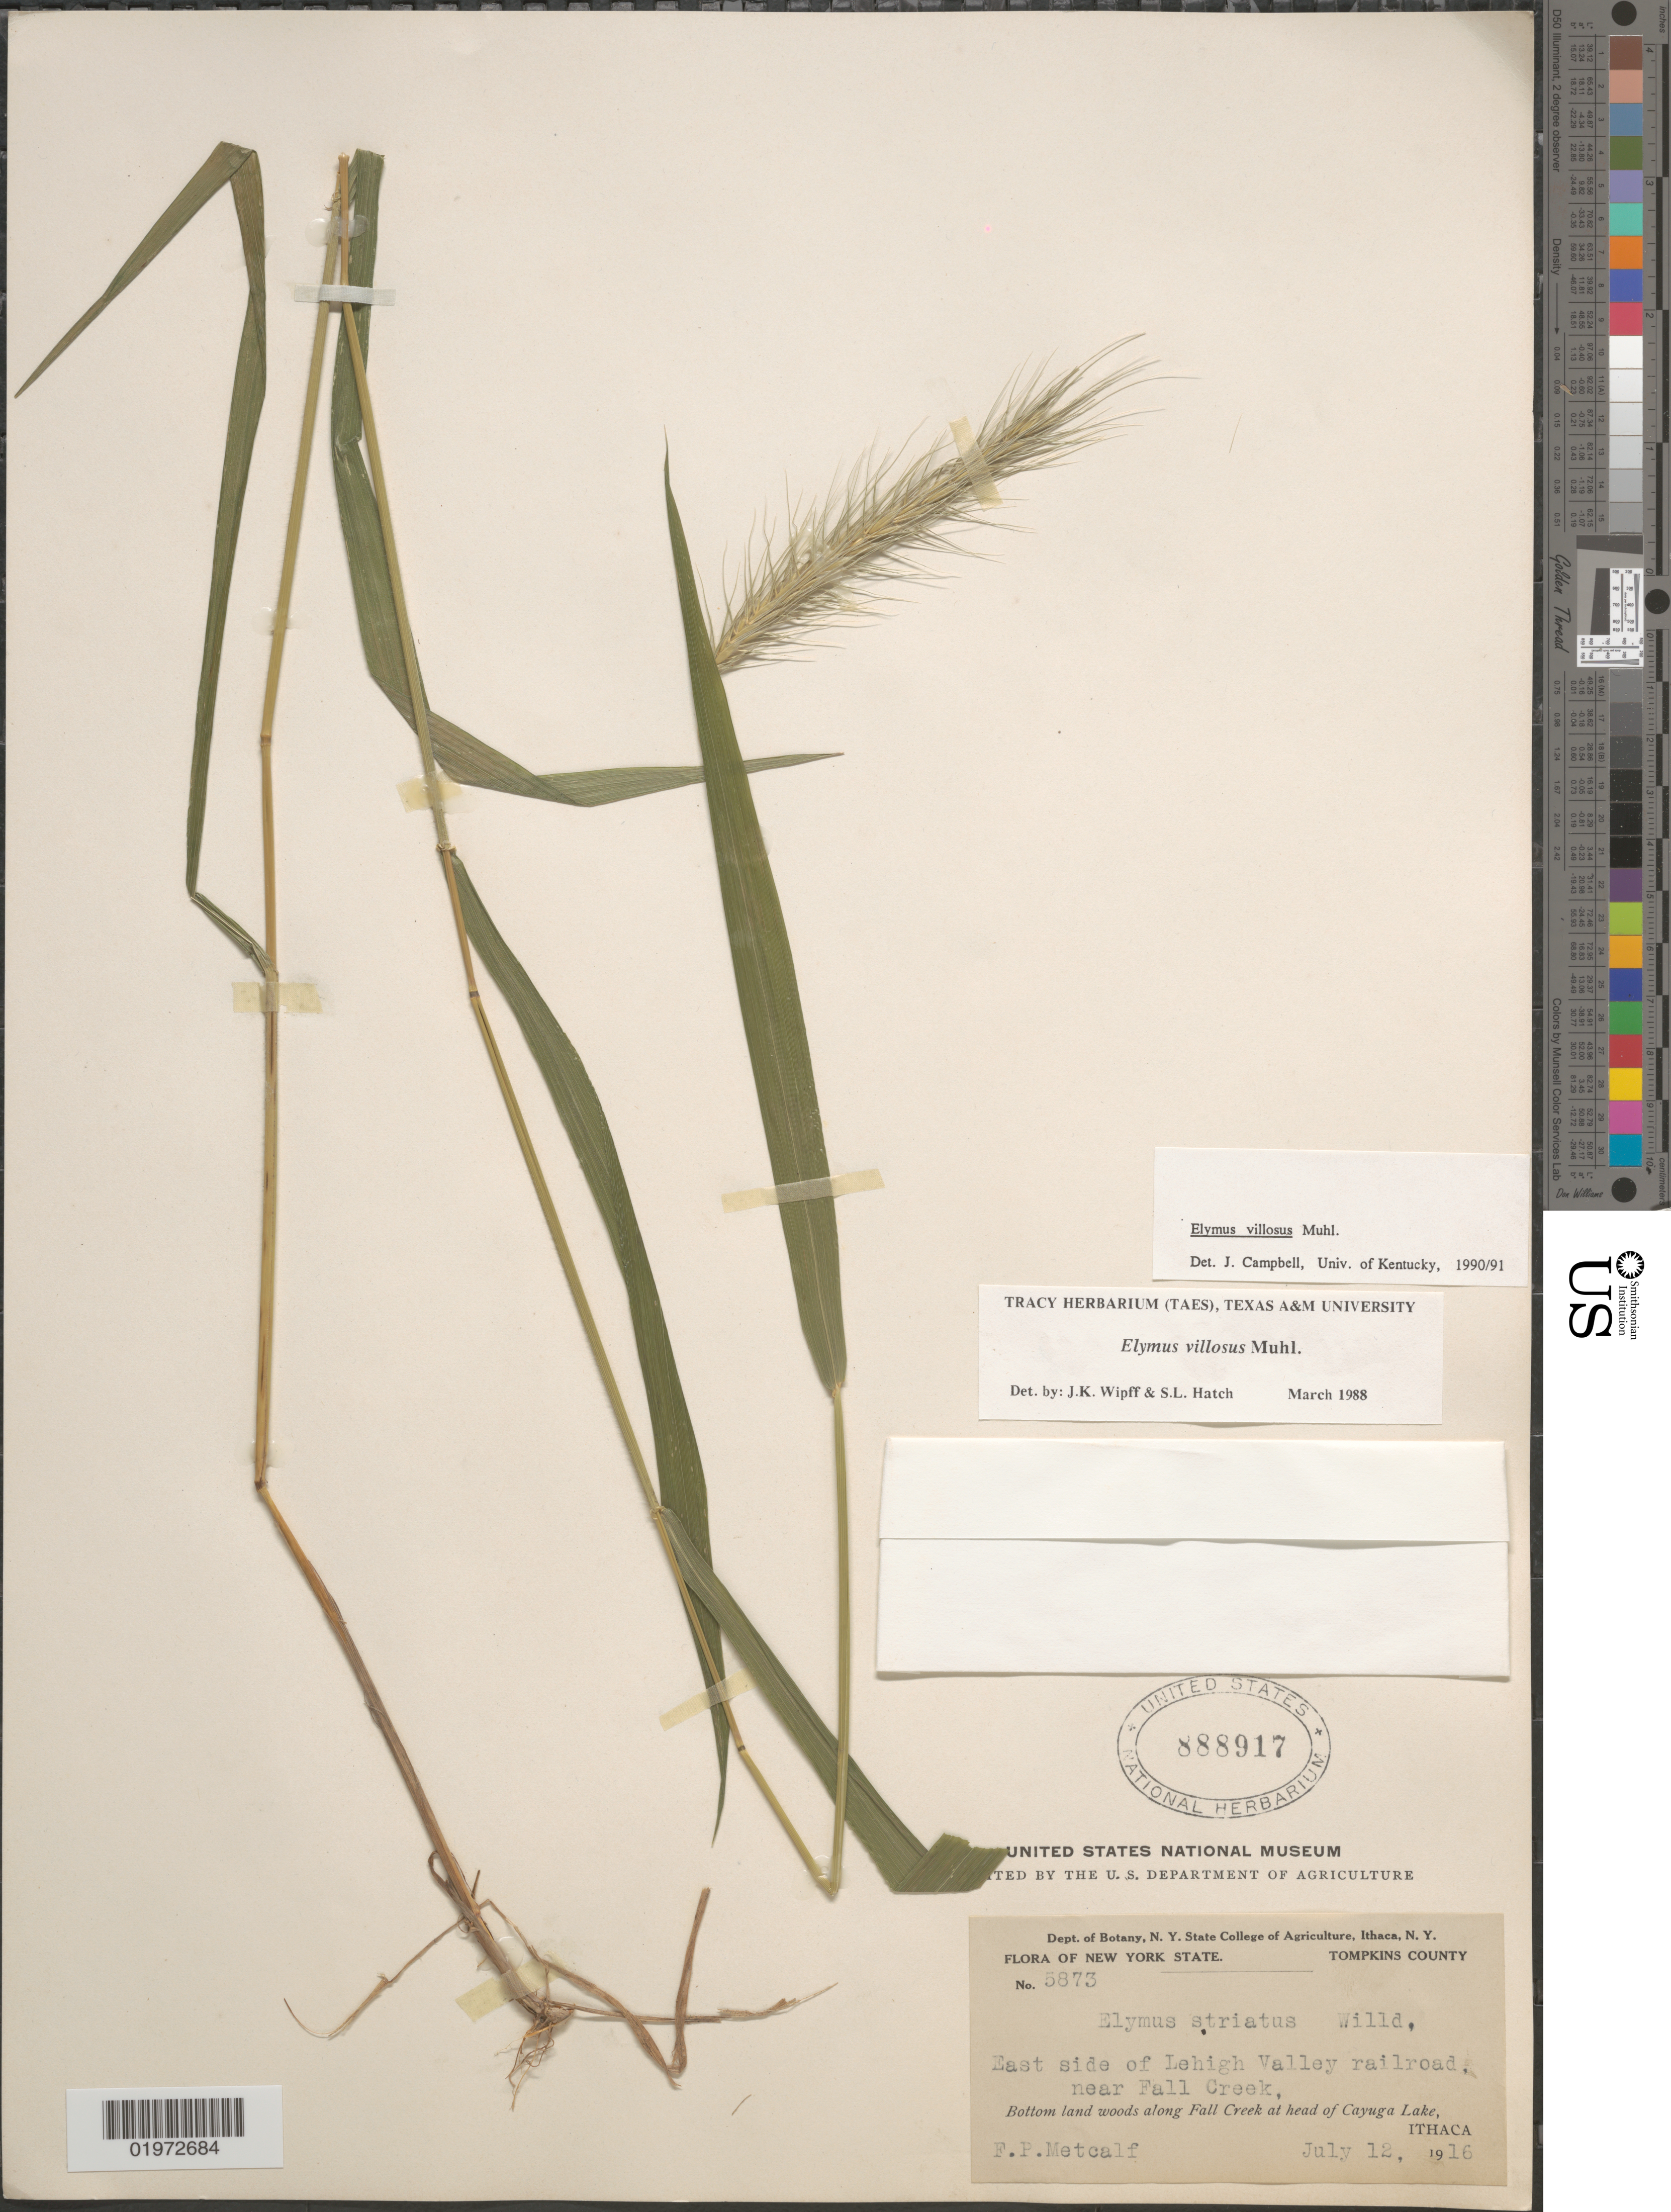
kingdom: Plantae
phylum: Tracheophyta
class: Liliopsida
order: Poales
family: Poaceae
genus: Elymus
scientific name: Elymus villosus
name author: Muhl. ex Willd.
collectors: F. Metcalf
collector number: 5873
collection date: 1916-07-12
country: United States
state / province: New York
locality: Tompkins County. East side of Lehigh Valley railroad, near Fall Creek. Bottom land woods along Fall Creek at head of Cayuga Lake, Ithaca.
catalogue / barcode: US 888917